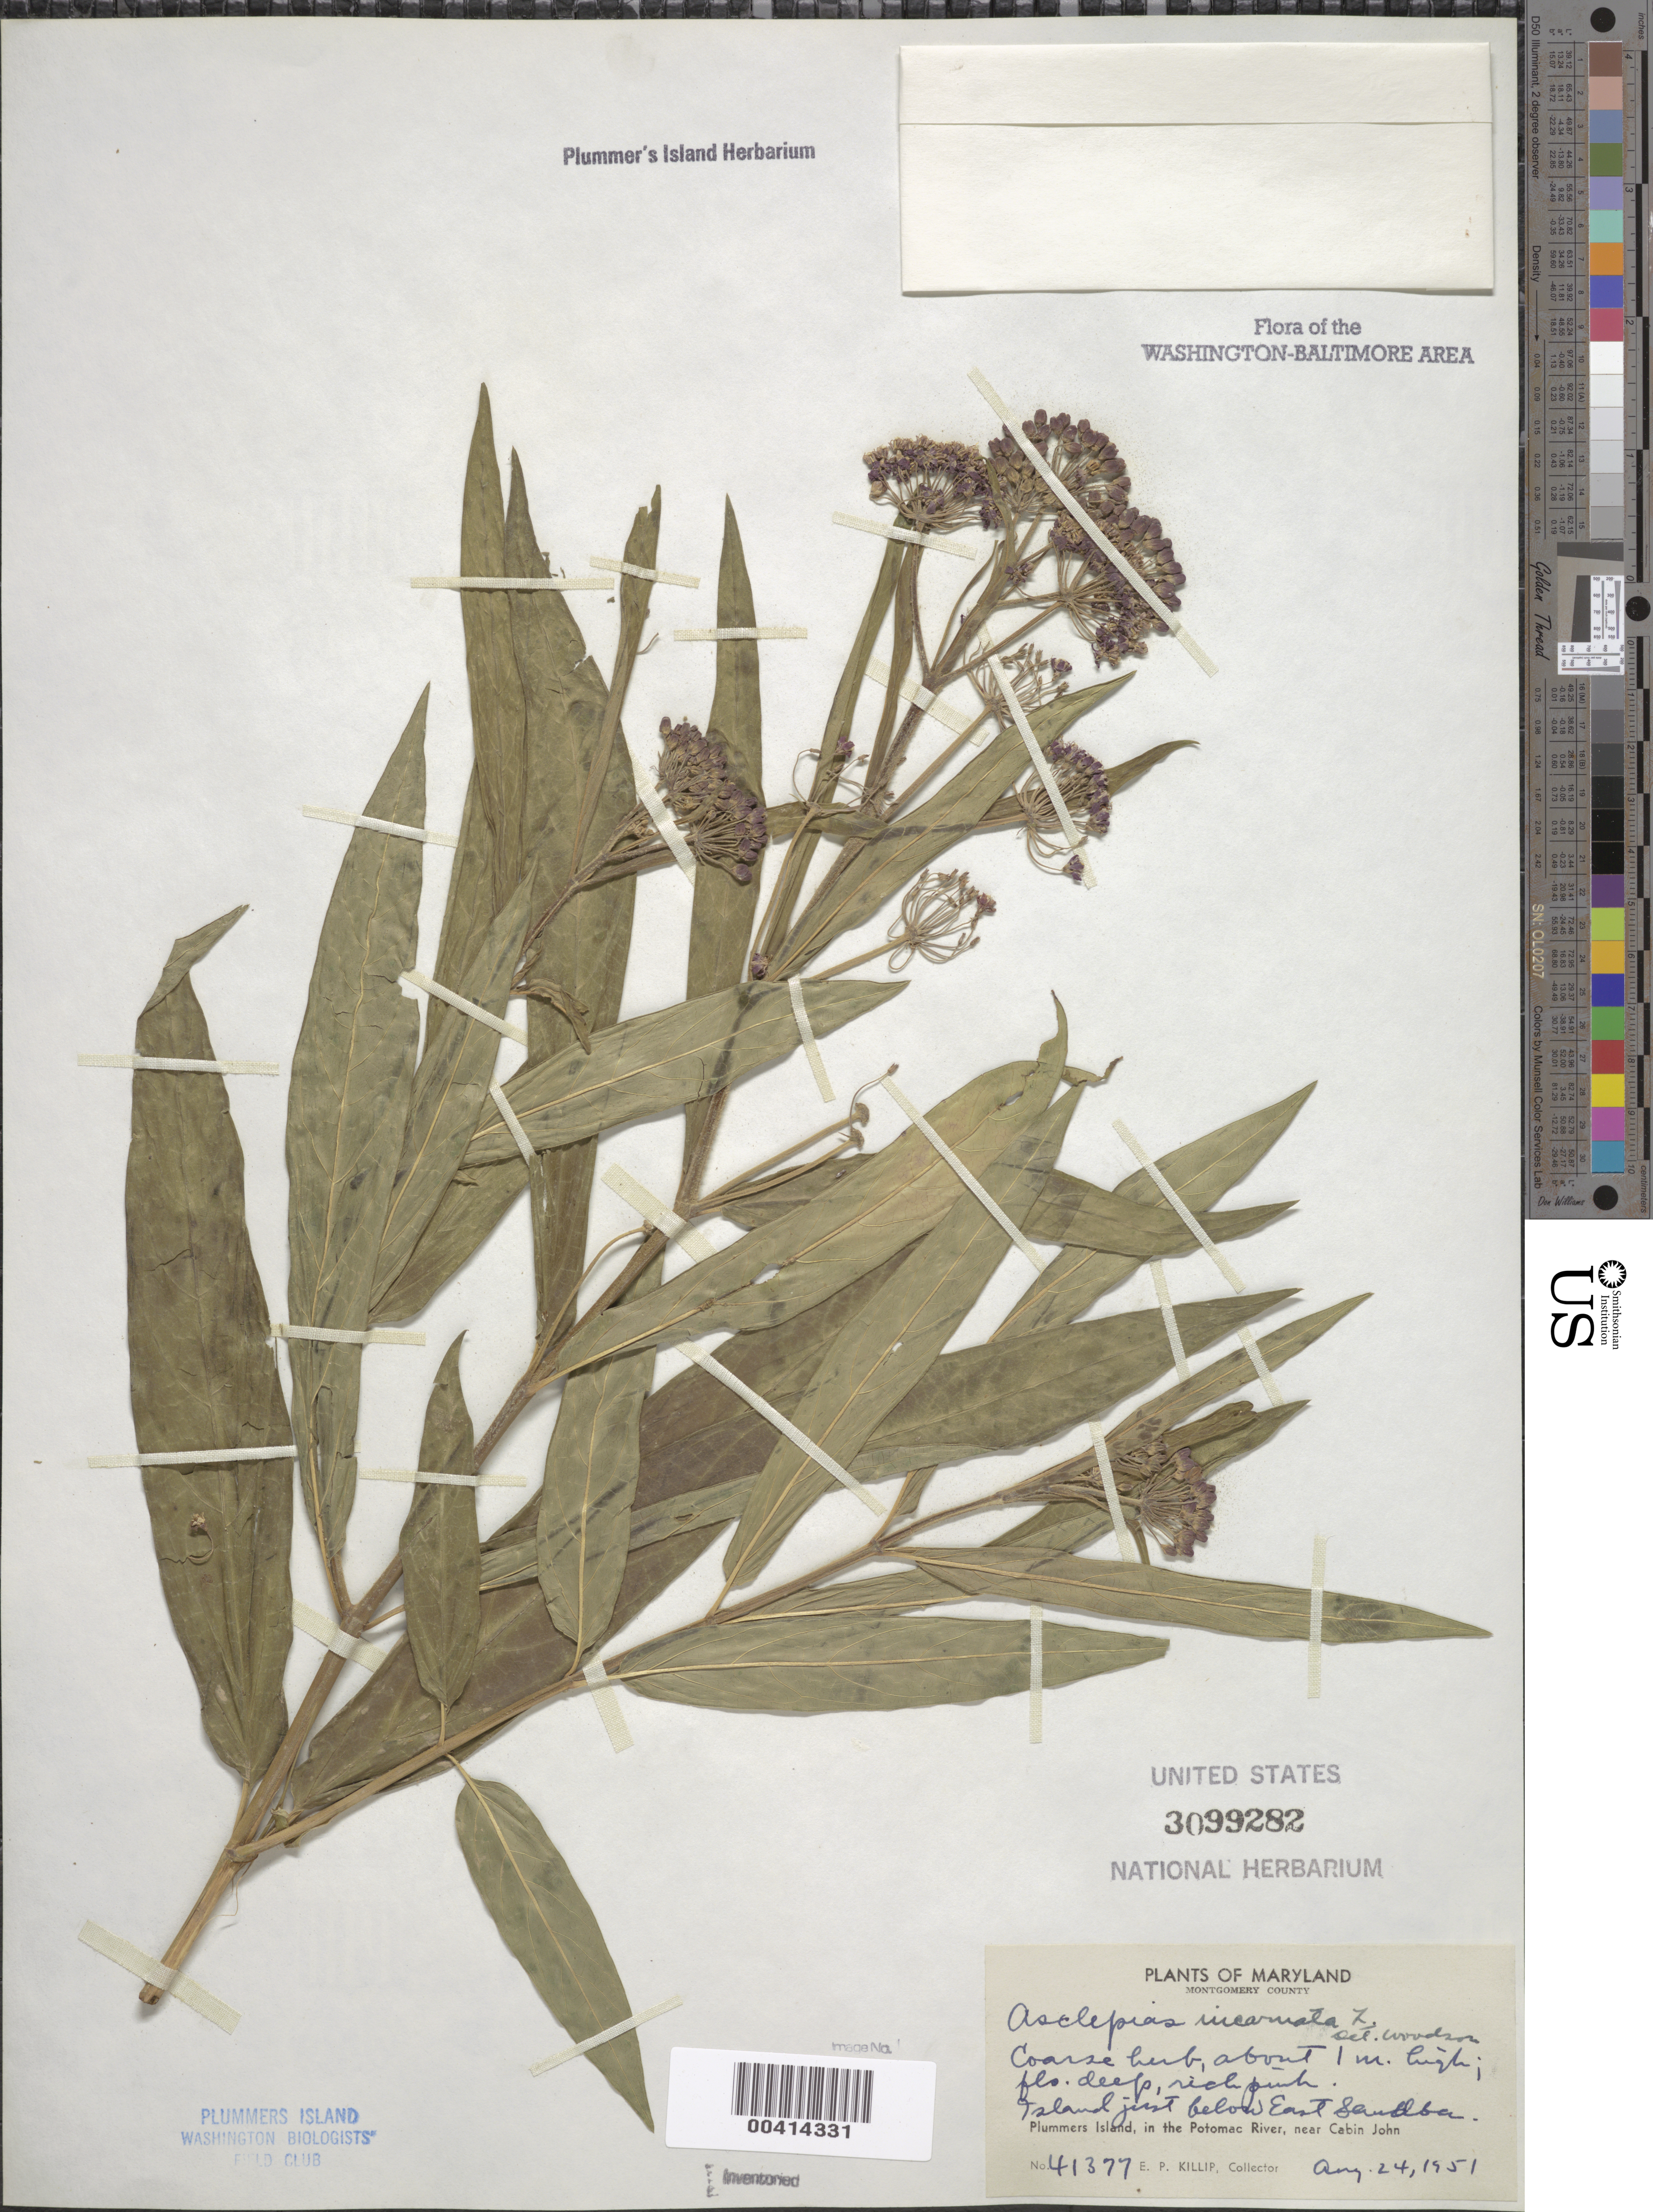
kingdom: Plantae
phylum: Tracheophyta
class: Magnoliopsida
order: Gentianales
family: Apocynaceae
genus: Asclepias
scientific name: Asclepias incarnata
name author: L.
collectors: E. P. Killip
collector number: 41377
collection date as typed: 24 Aug 1951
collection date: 1951-08-24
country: United States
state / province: Maryland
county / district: Montgomery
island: Plummers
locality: Plummer's Island; just below east Sand Bar C. & O. Canal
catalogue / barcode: US 3099282